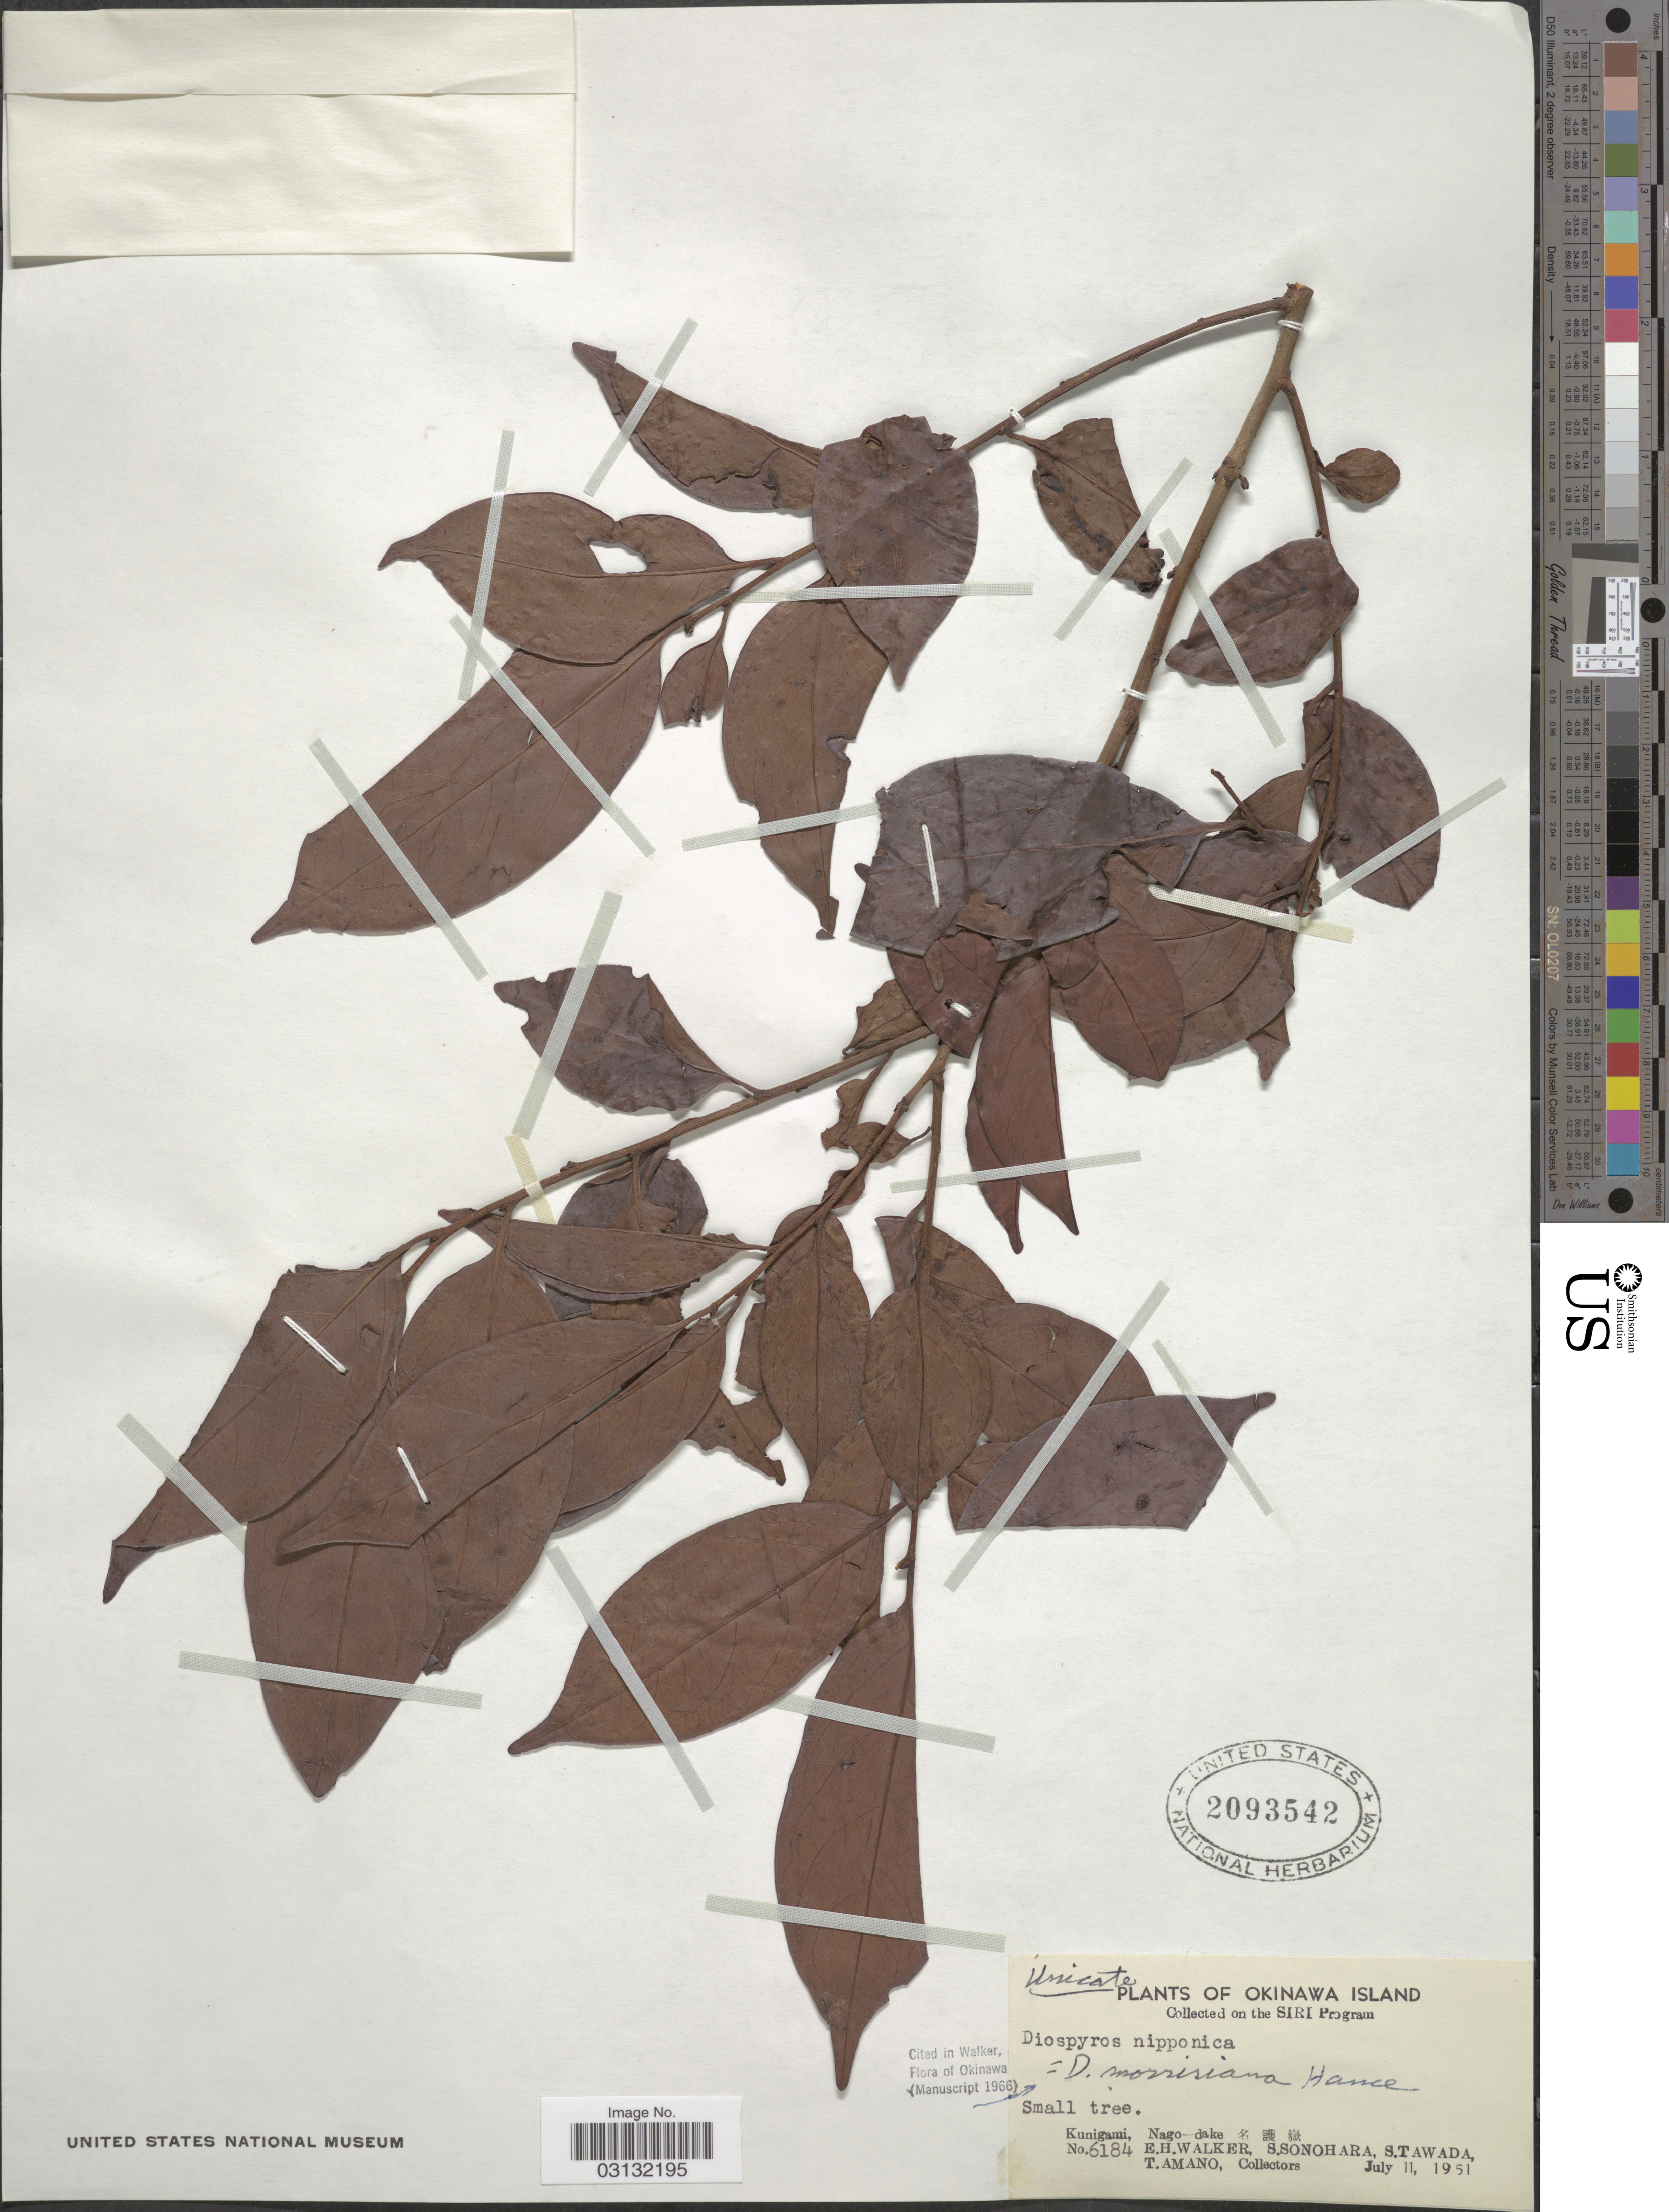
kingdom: Plantae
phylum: Tracheophyta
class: Magnoliopsida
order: Ericales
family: Ebenaceae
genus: Diospyros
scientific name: Diospyros morrisiana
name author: Hance in Walp.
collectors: E. H. Walker, S. Sonohara, S. Tawada & T. Amano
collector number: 6184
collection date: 1951-07-11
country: Japan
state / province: Okinawa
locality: Okinawa Island, Kunigami, Nago-dake.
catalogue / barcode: US 2093542